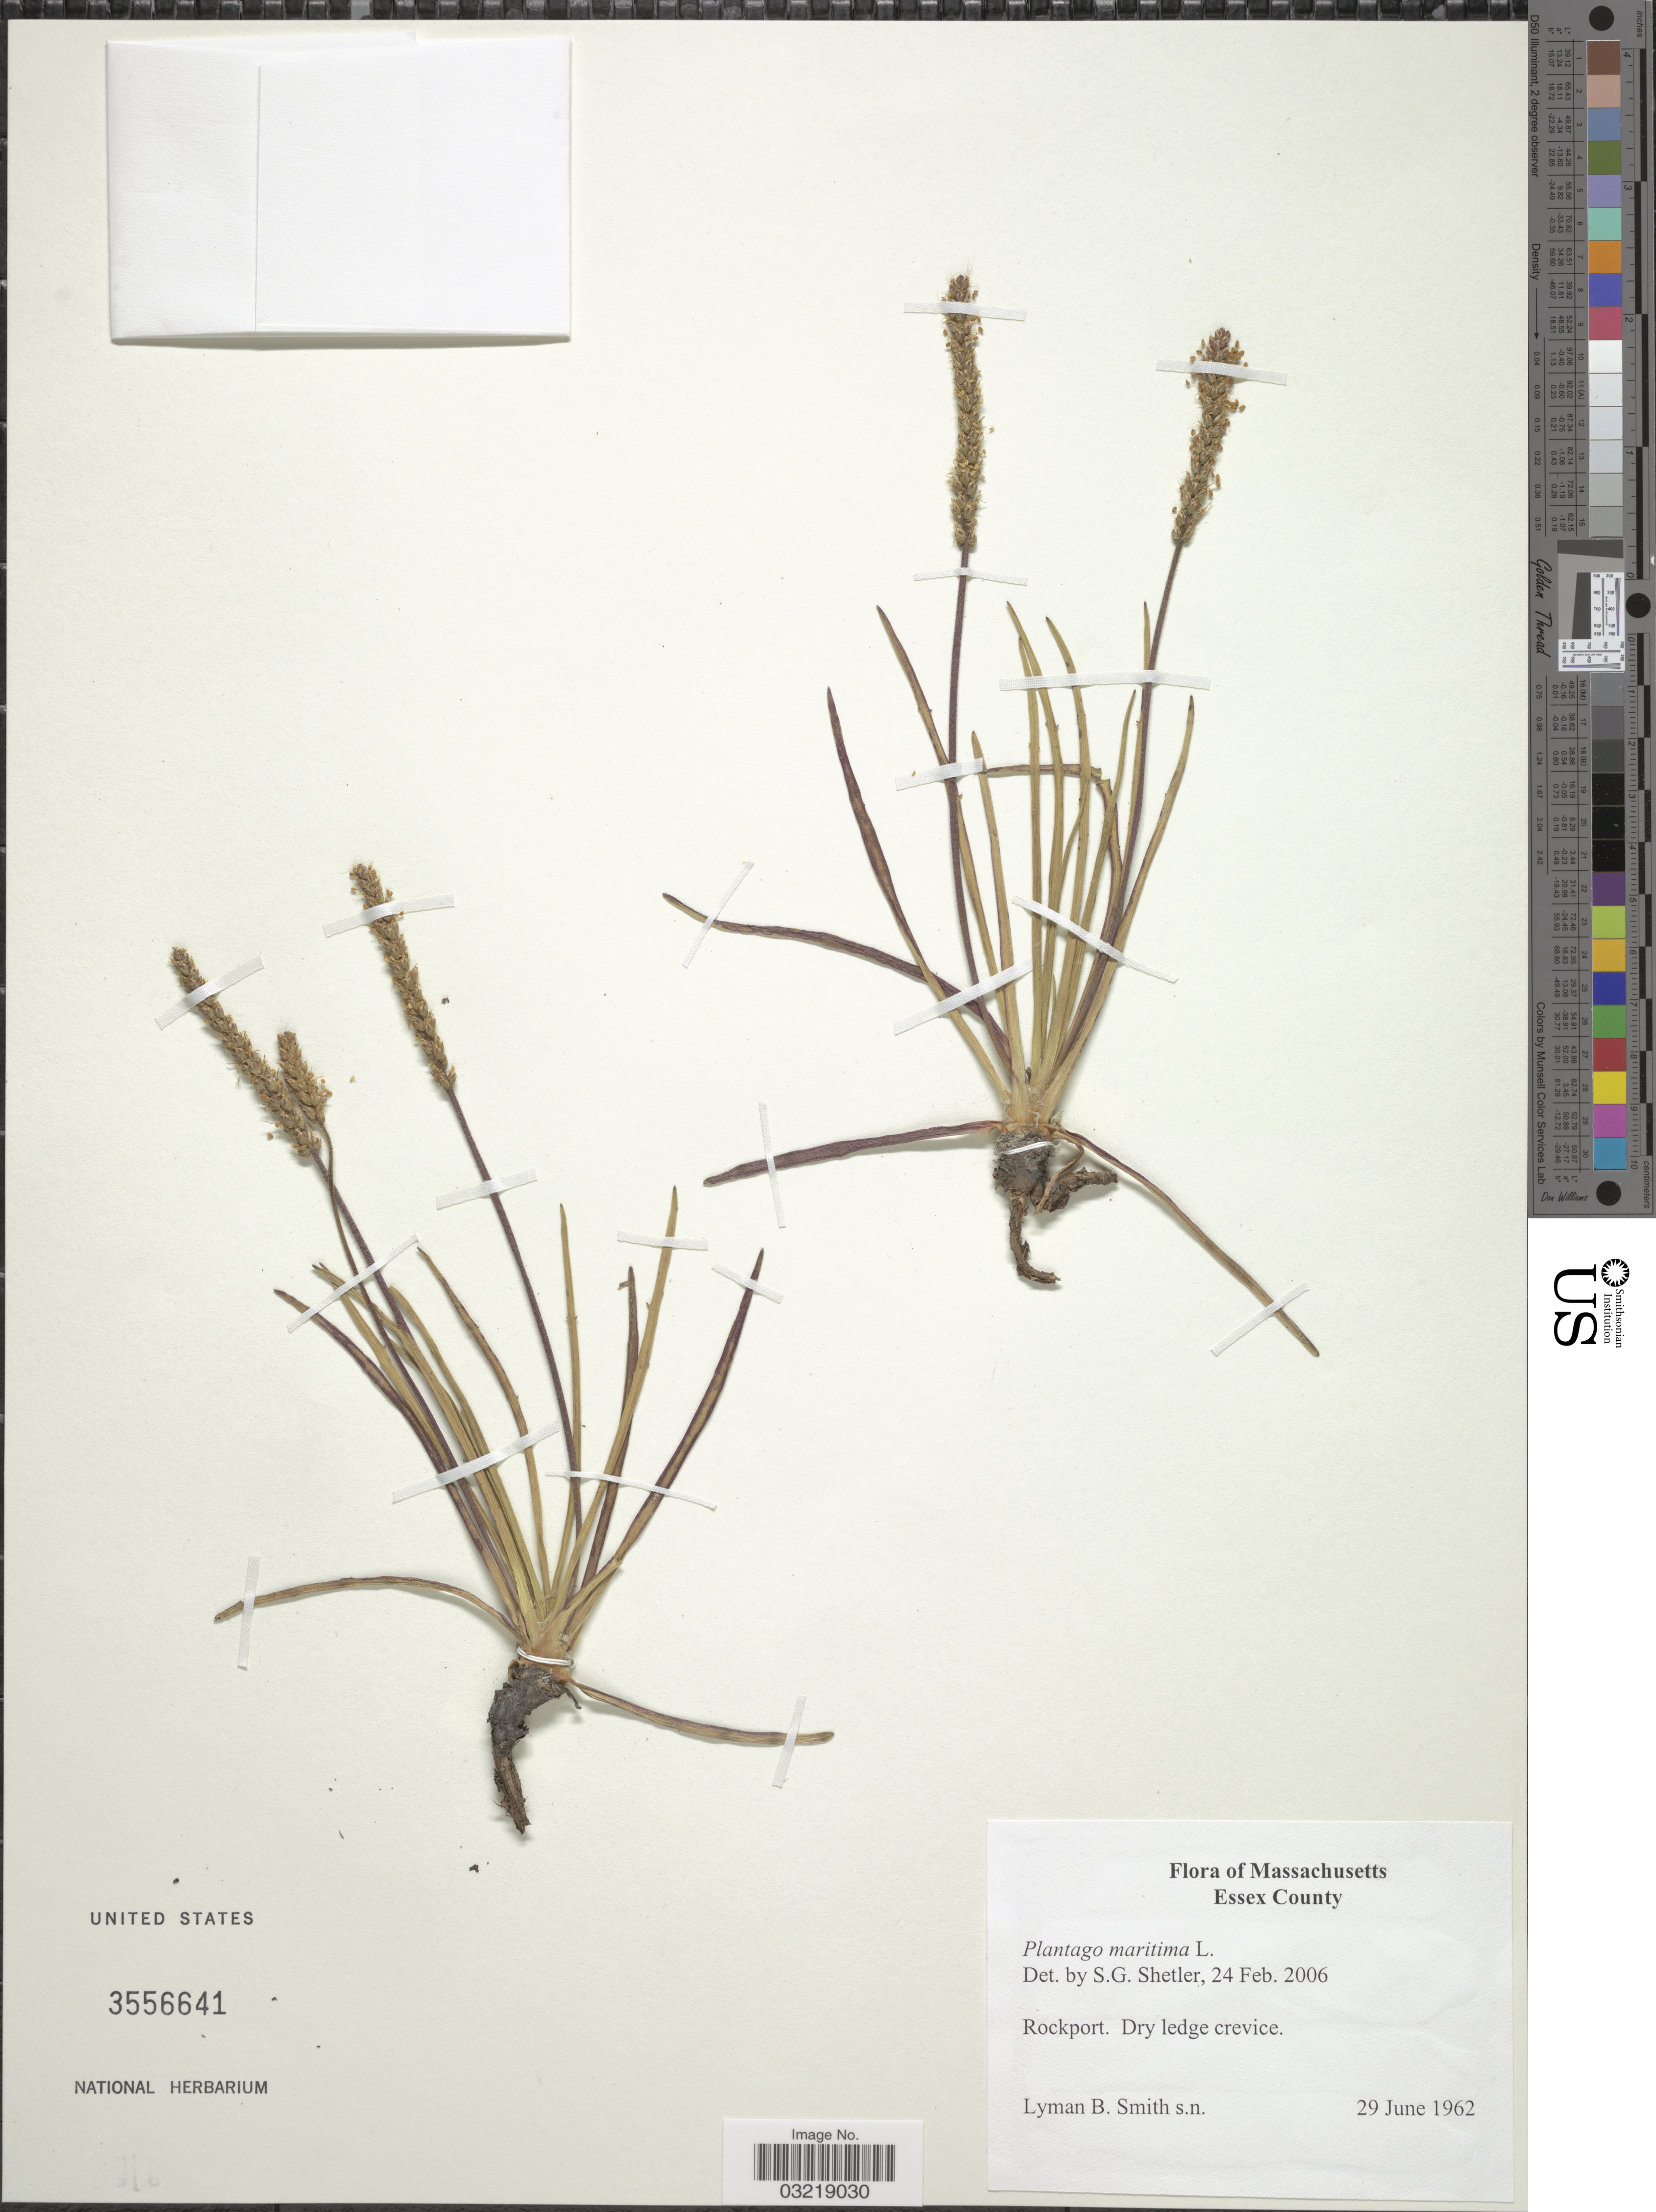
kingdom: Plantae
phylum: Tracheophyta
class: Magnoliopsida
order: Lamiales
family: Plantaginaceae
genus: Plantago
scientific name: Plantago maritima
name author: L.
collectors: L. Smith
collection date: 1962-06-29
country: United States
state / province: Massachusetts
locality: Essex County. Rockport.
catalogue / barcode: US 3556641